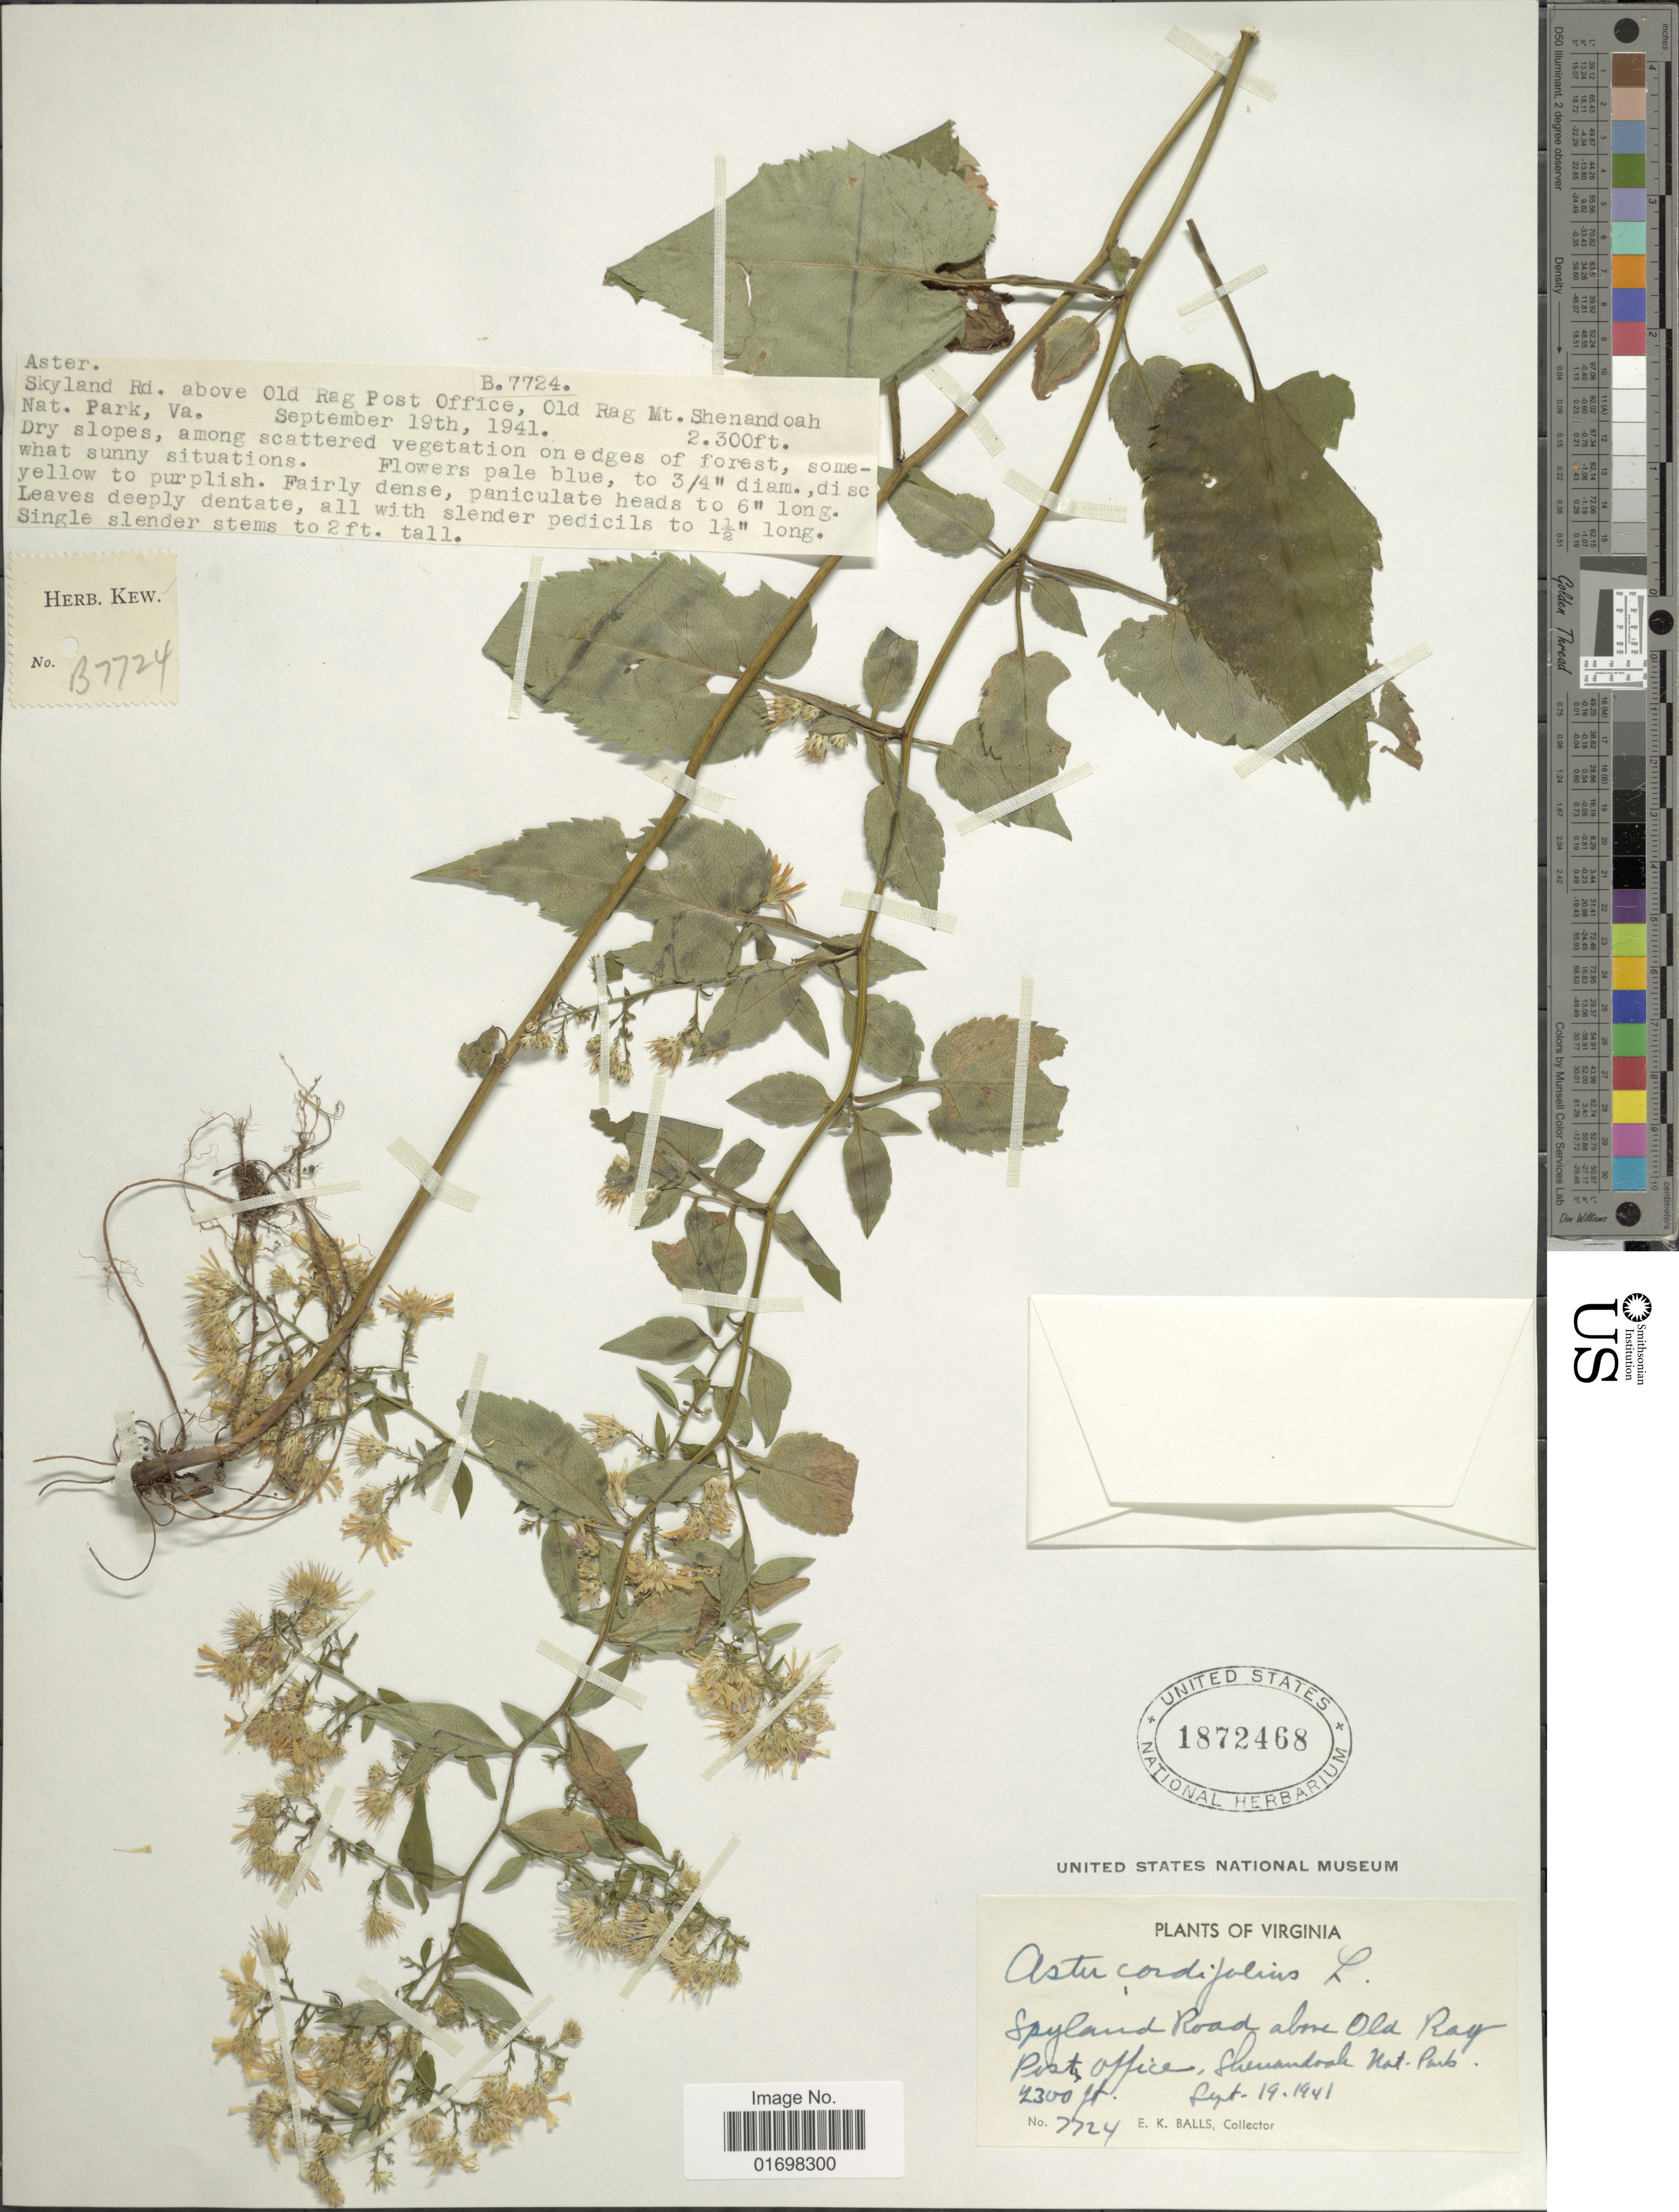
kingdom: Plantae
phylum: Tracheophyta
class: Magnoliopsida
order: Asterales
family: Asteraceae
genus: Symphyotrichum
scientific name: Symphyotrichum cordifolium var. cordifolium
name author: (L.) G.L. Nesom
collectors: E. K. Balls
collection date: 1941-09-19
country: United States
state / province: Virginia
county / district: Madison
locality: Skyland Road, above Old Rag Post Office, Shenandoah Nat. Park.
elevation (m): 1311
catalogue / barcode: US 1872468